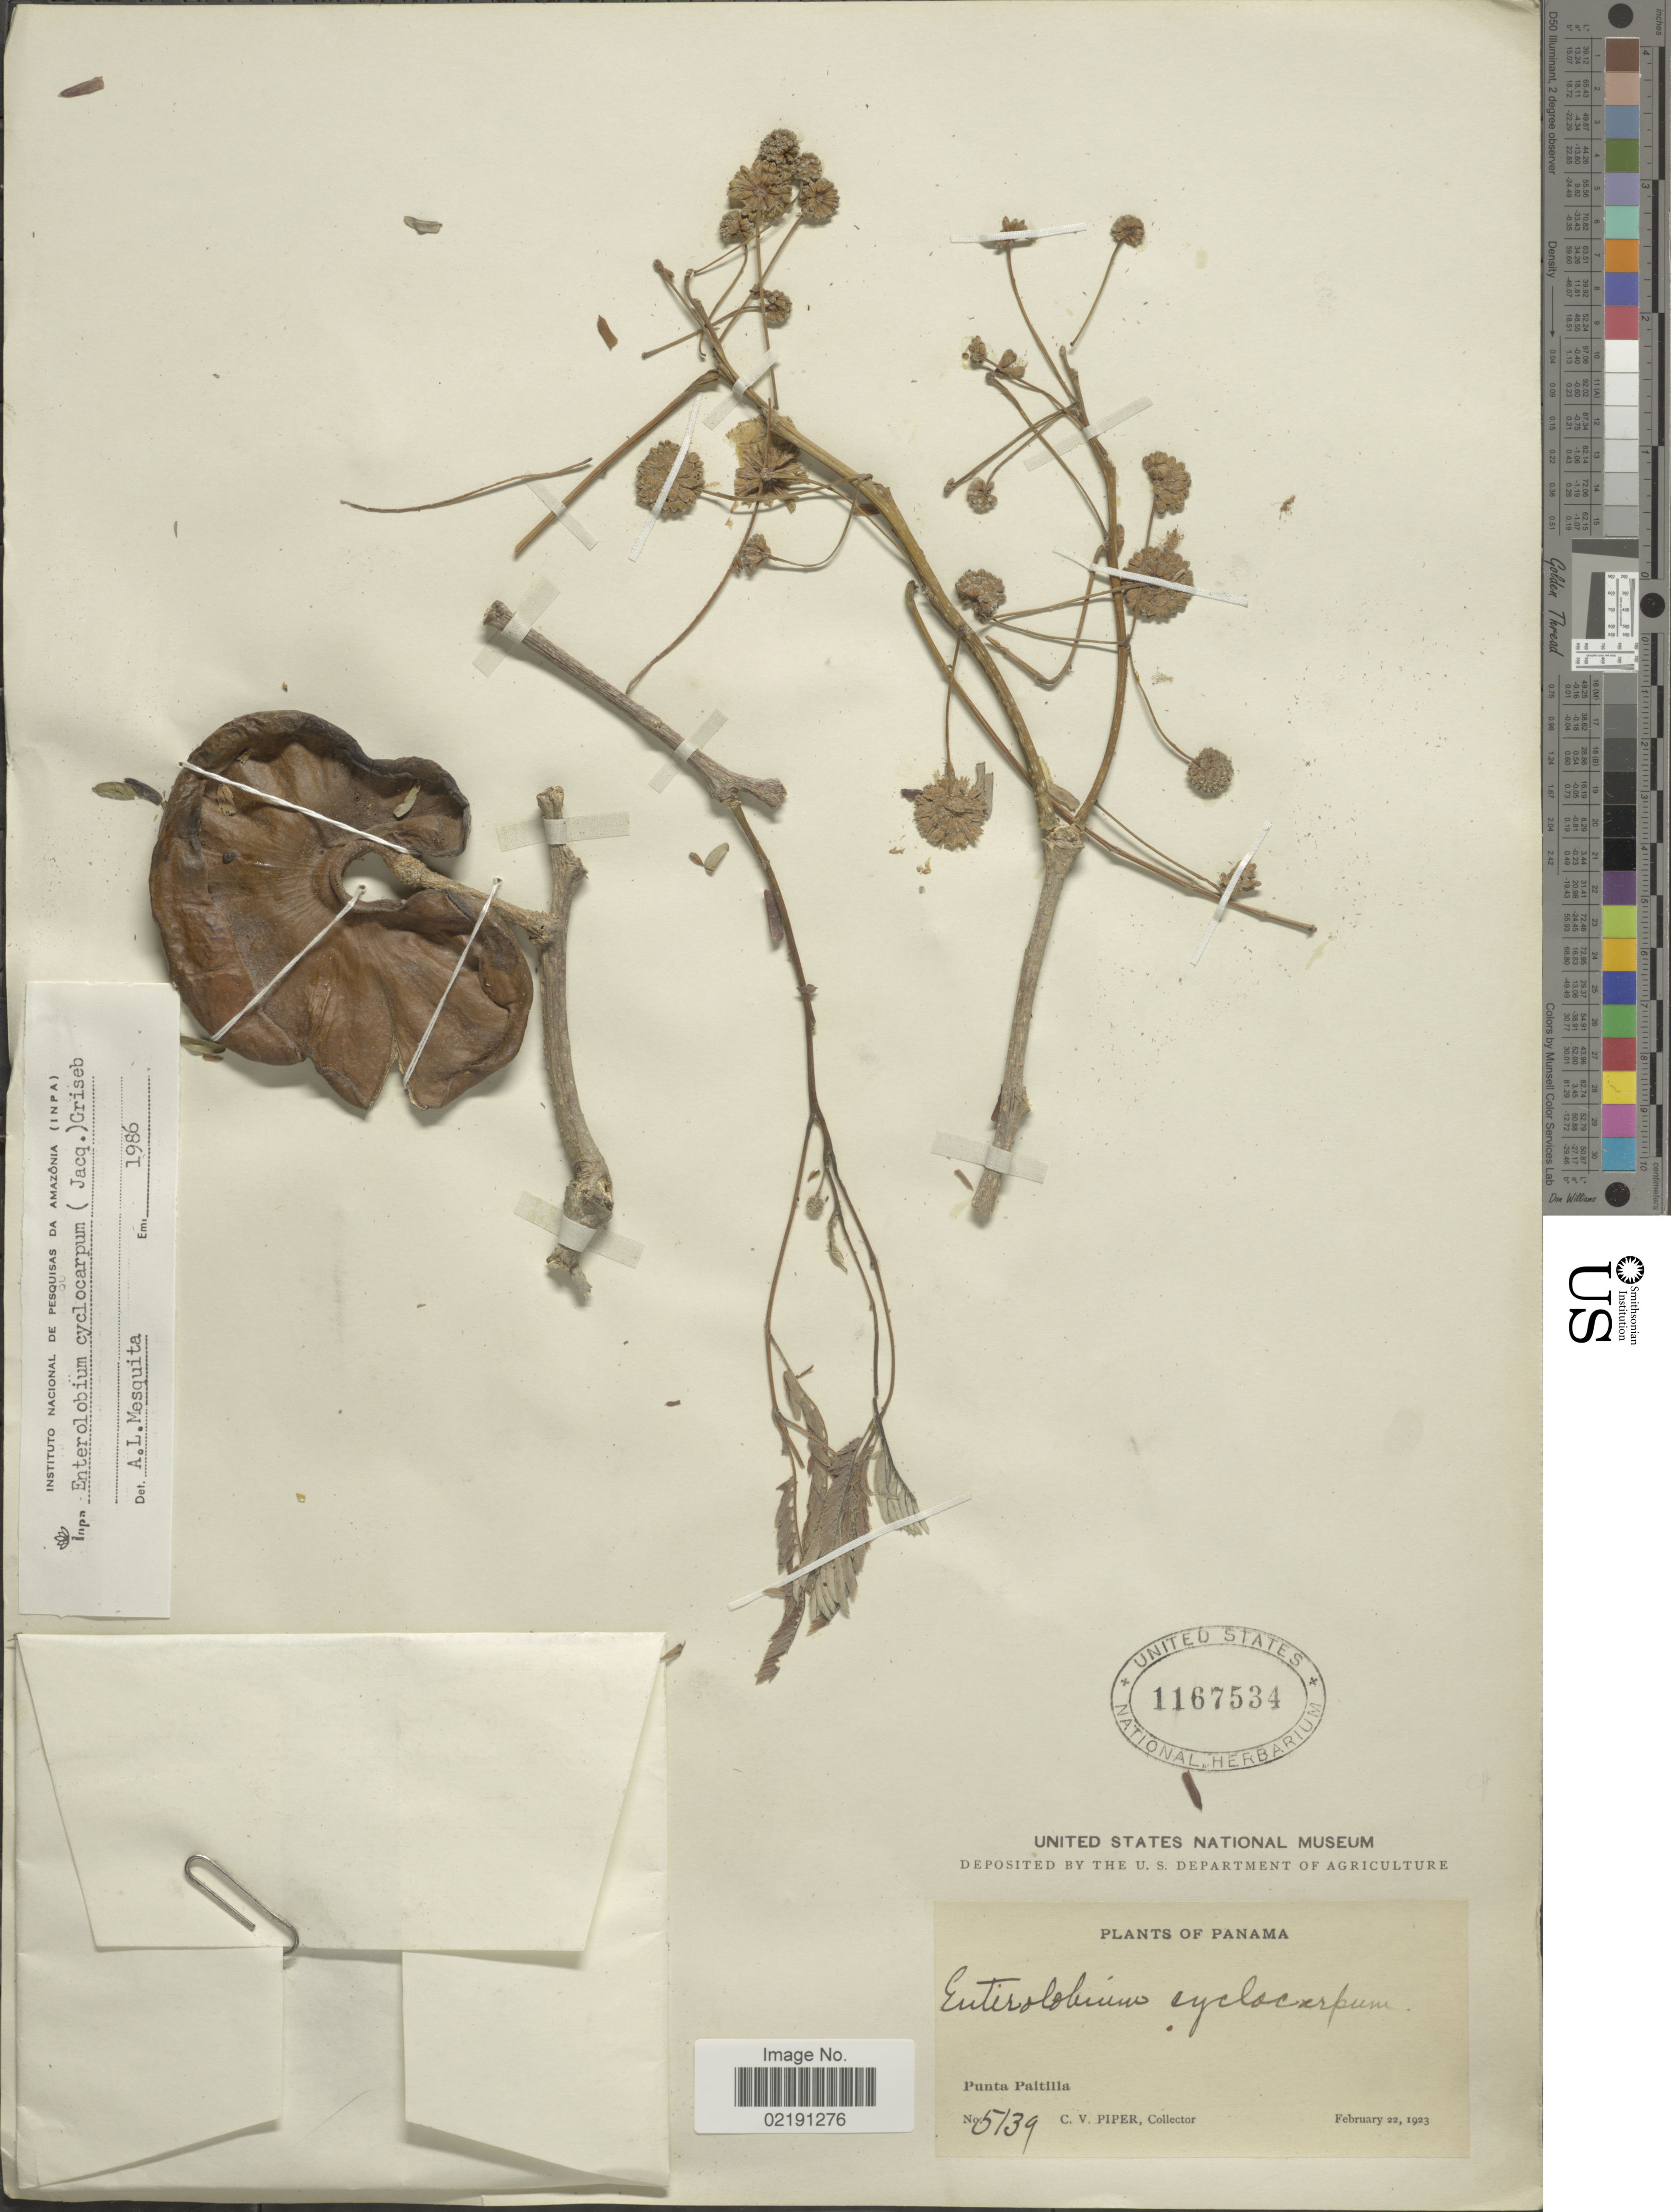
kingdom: Plantae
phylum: Tracheophyta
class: Magnoliopsida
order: Fabales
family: Fabaceae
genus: Enterolobium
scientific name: Enterolobium cyclocarpum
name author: (Jacq.) Griseb.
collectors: C. V. Piper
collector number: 5139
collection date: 1923-02-22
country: Panama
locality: Punta Paitilla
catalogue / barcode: US 1167534